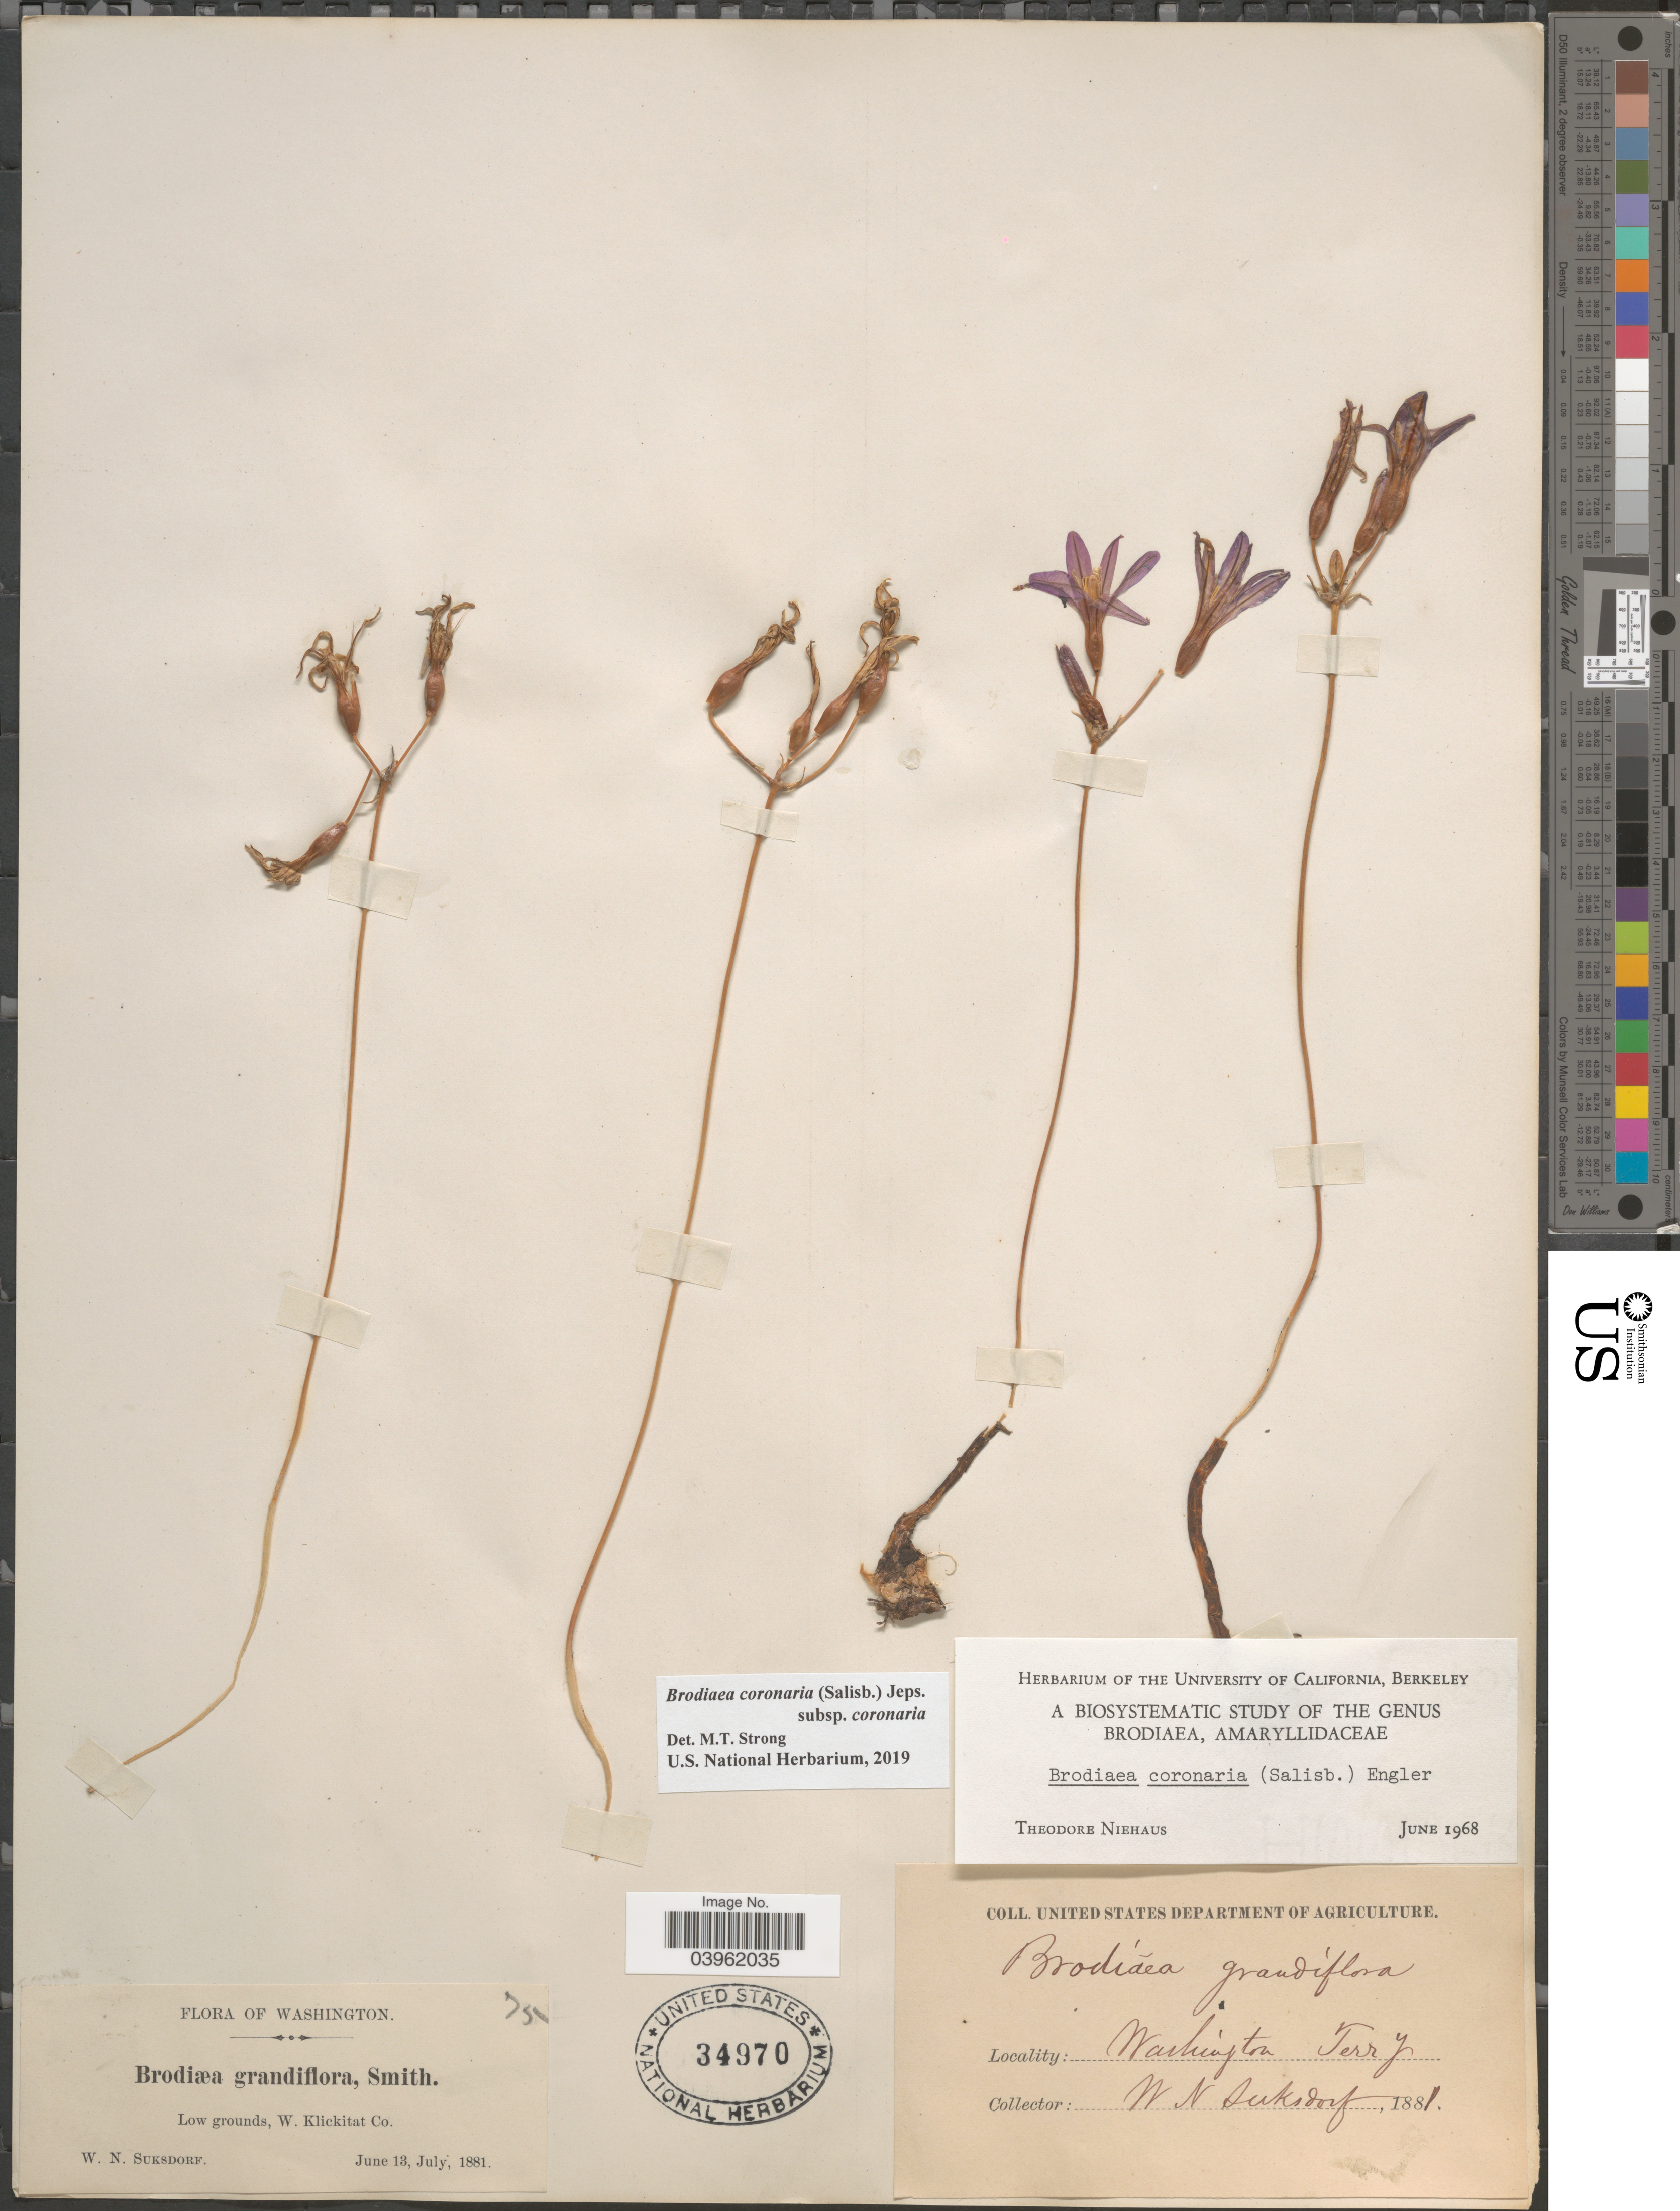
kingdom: Plantae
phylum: Tracheophyta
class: Liliopsida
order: Asparagales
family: Asparagaceae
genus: Brodiaea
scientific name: Brodiaea coronaria subsp. coronaria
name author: (Salisb.) Engl.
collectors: W. N. Suksdorf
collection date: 1881-06-13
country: United States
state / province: Washington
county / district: Klickitat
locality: W. klickitat Co. Washington Terry.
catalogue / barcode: US 34970